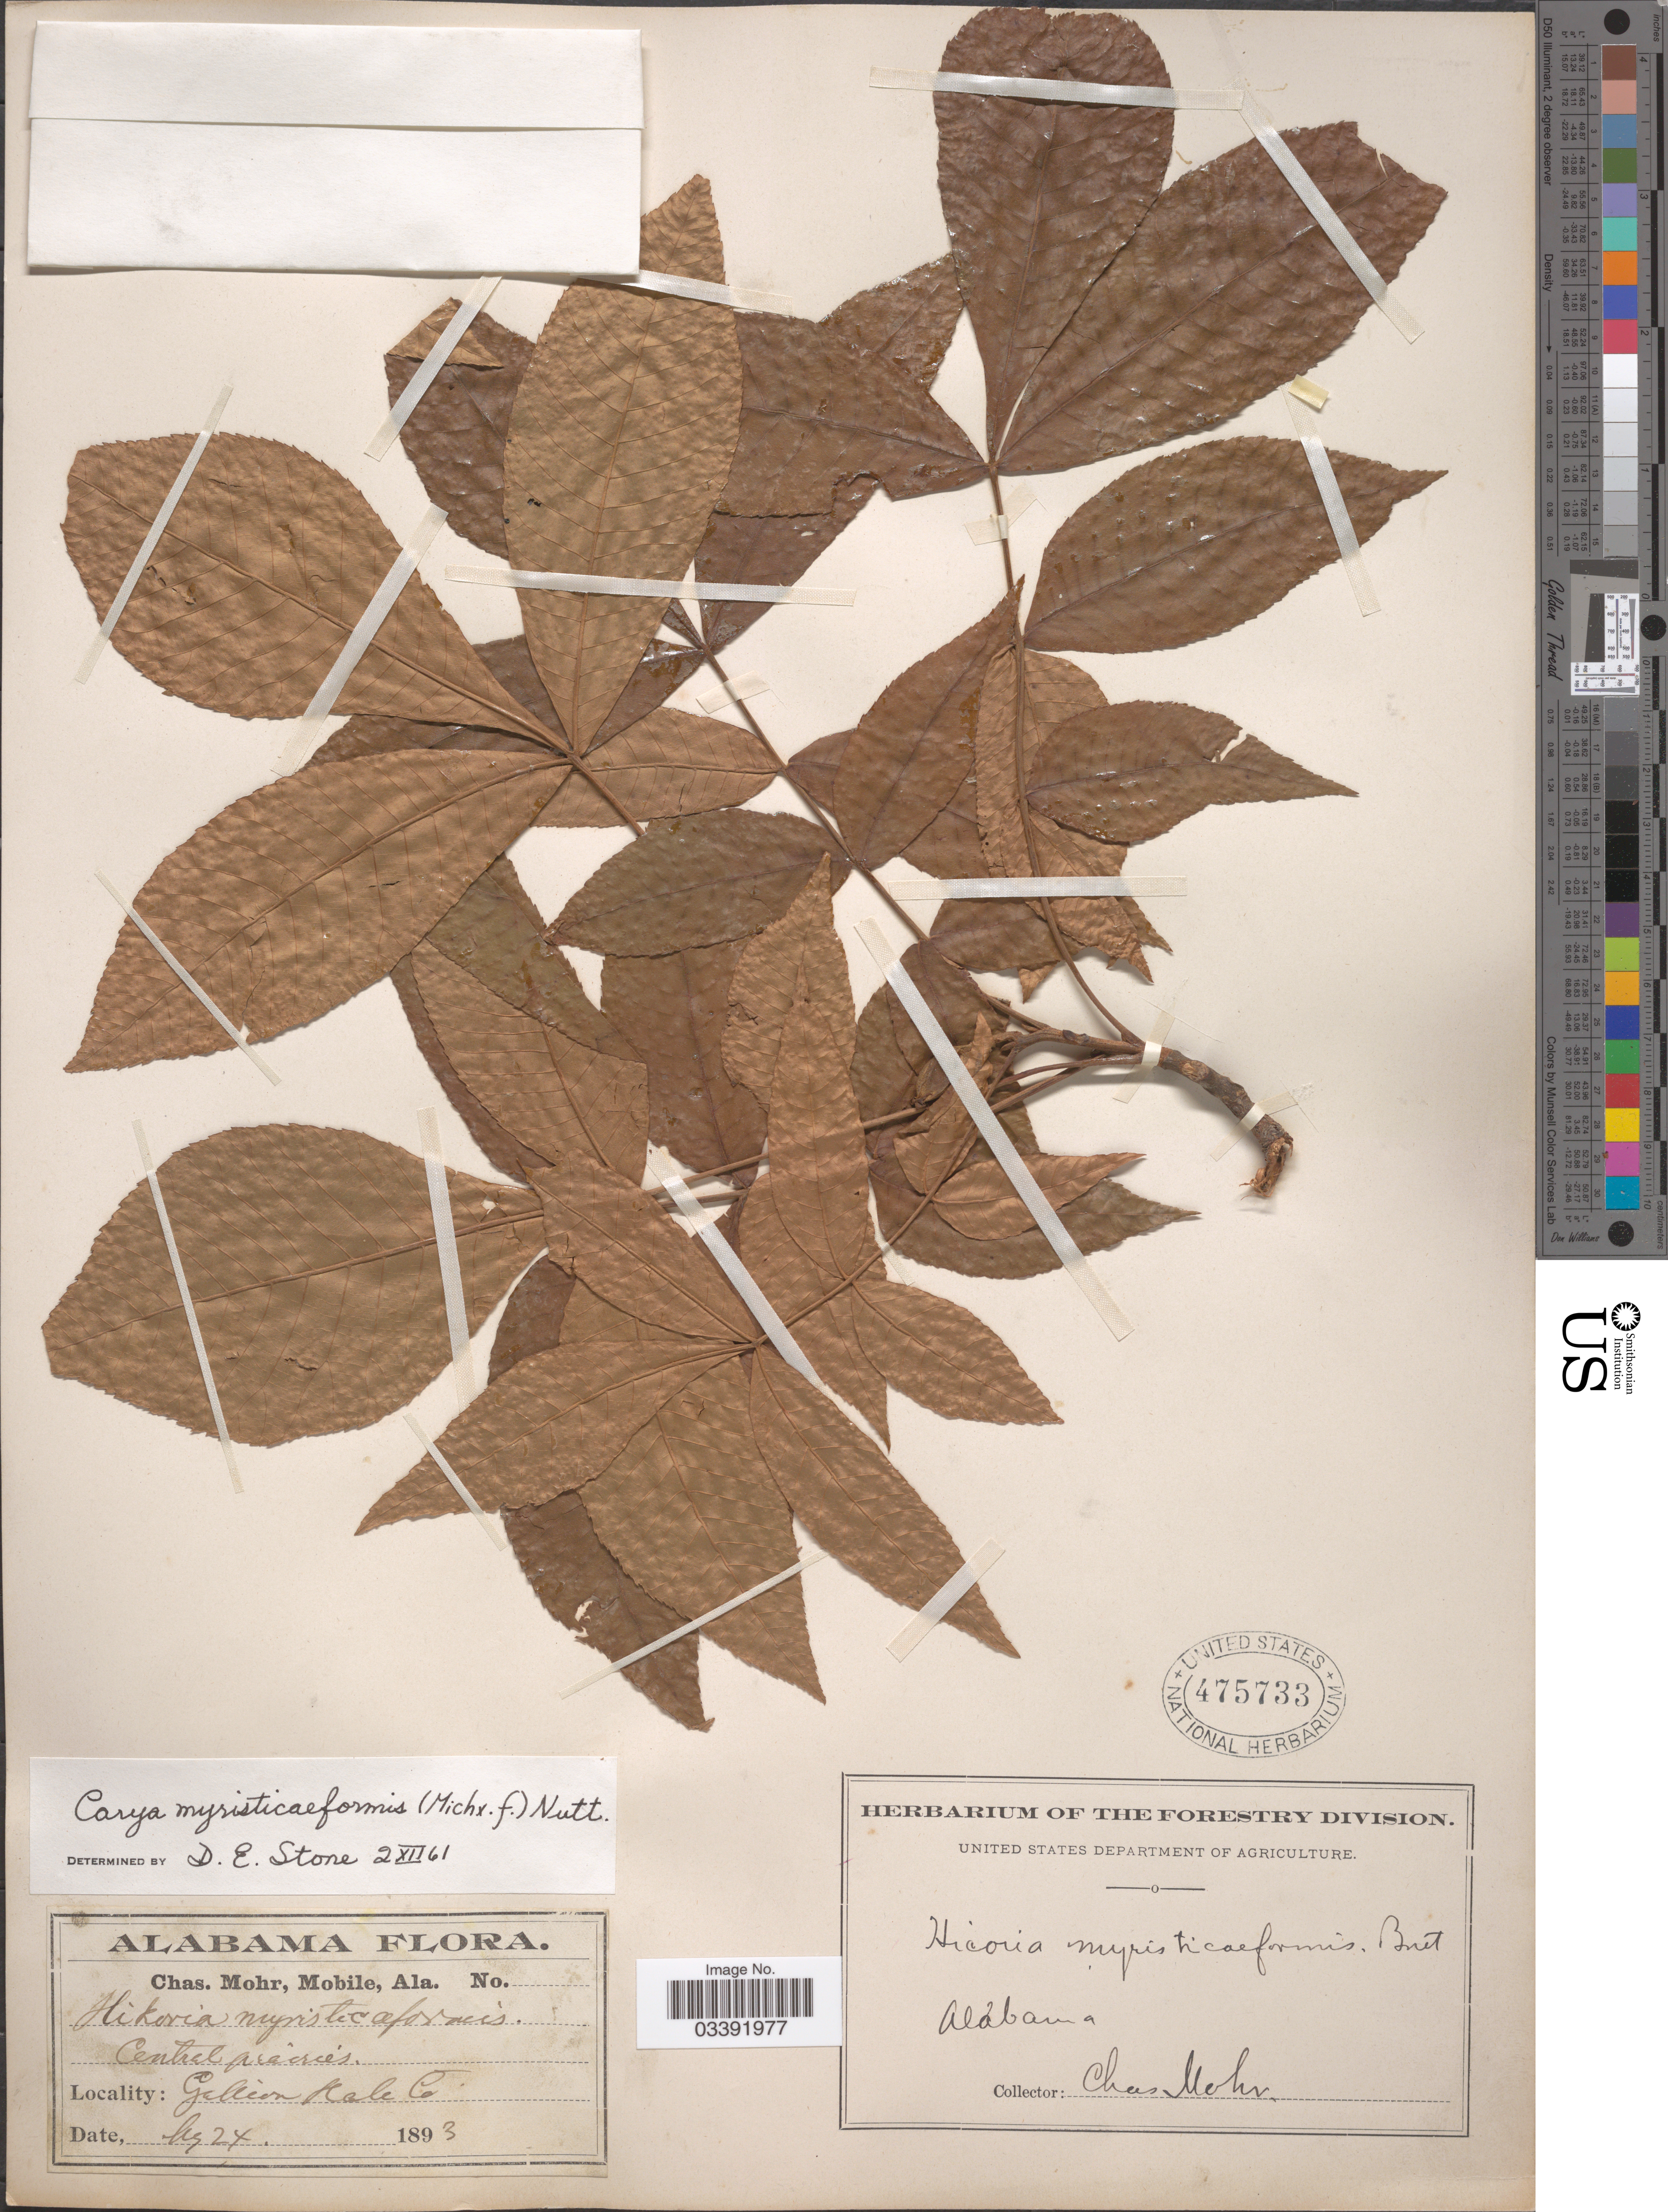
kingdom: Plantae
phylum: Tracheophyta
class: Magnoliopsida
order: Fagales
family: Juglandaceae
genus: Carya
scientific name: Carya myristiciformis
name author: (F. Michx.) Nutt.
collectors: Mohr, C. T. (herbarium)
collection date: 1893-08-24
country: United States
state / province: Alabama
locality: Galion Hale Co.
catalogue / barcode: US 475733